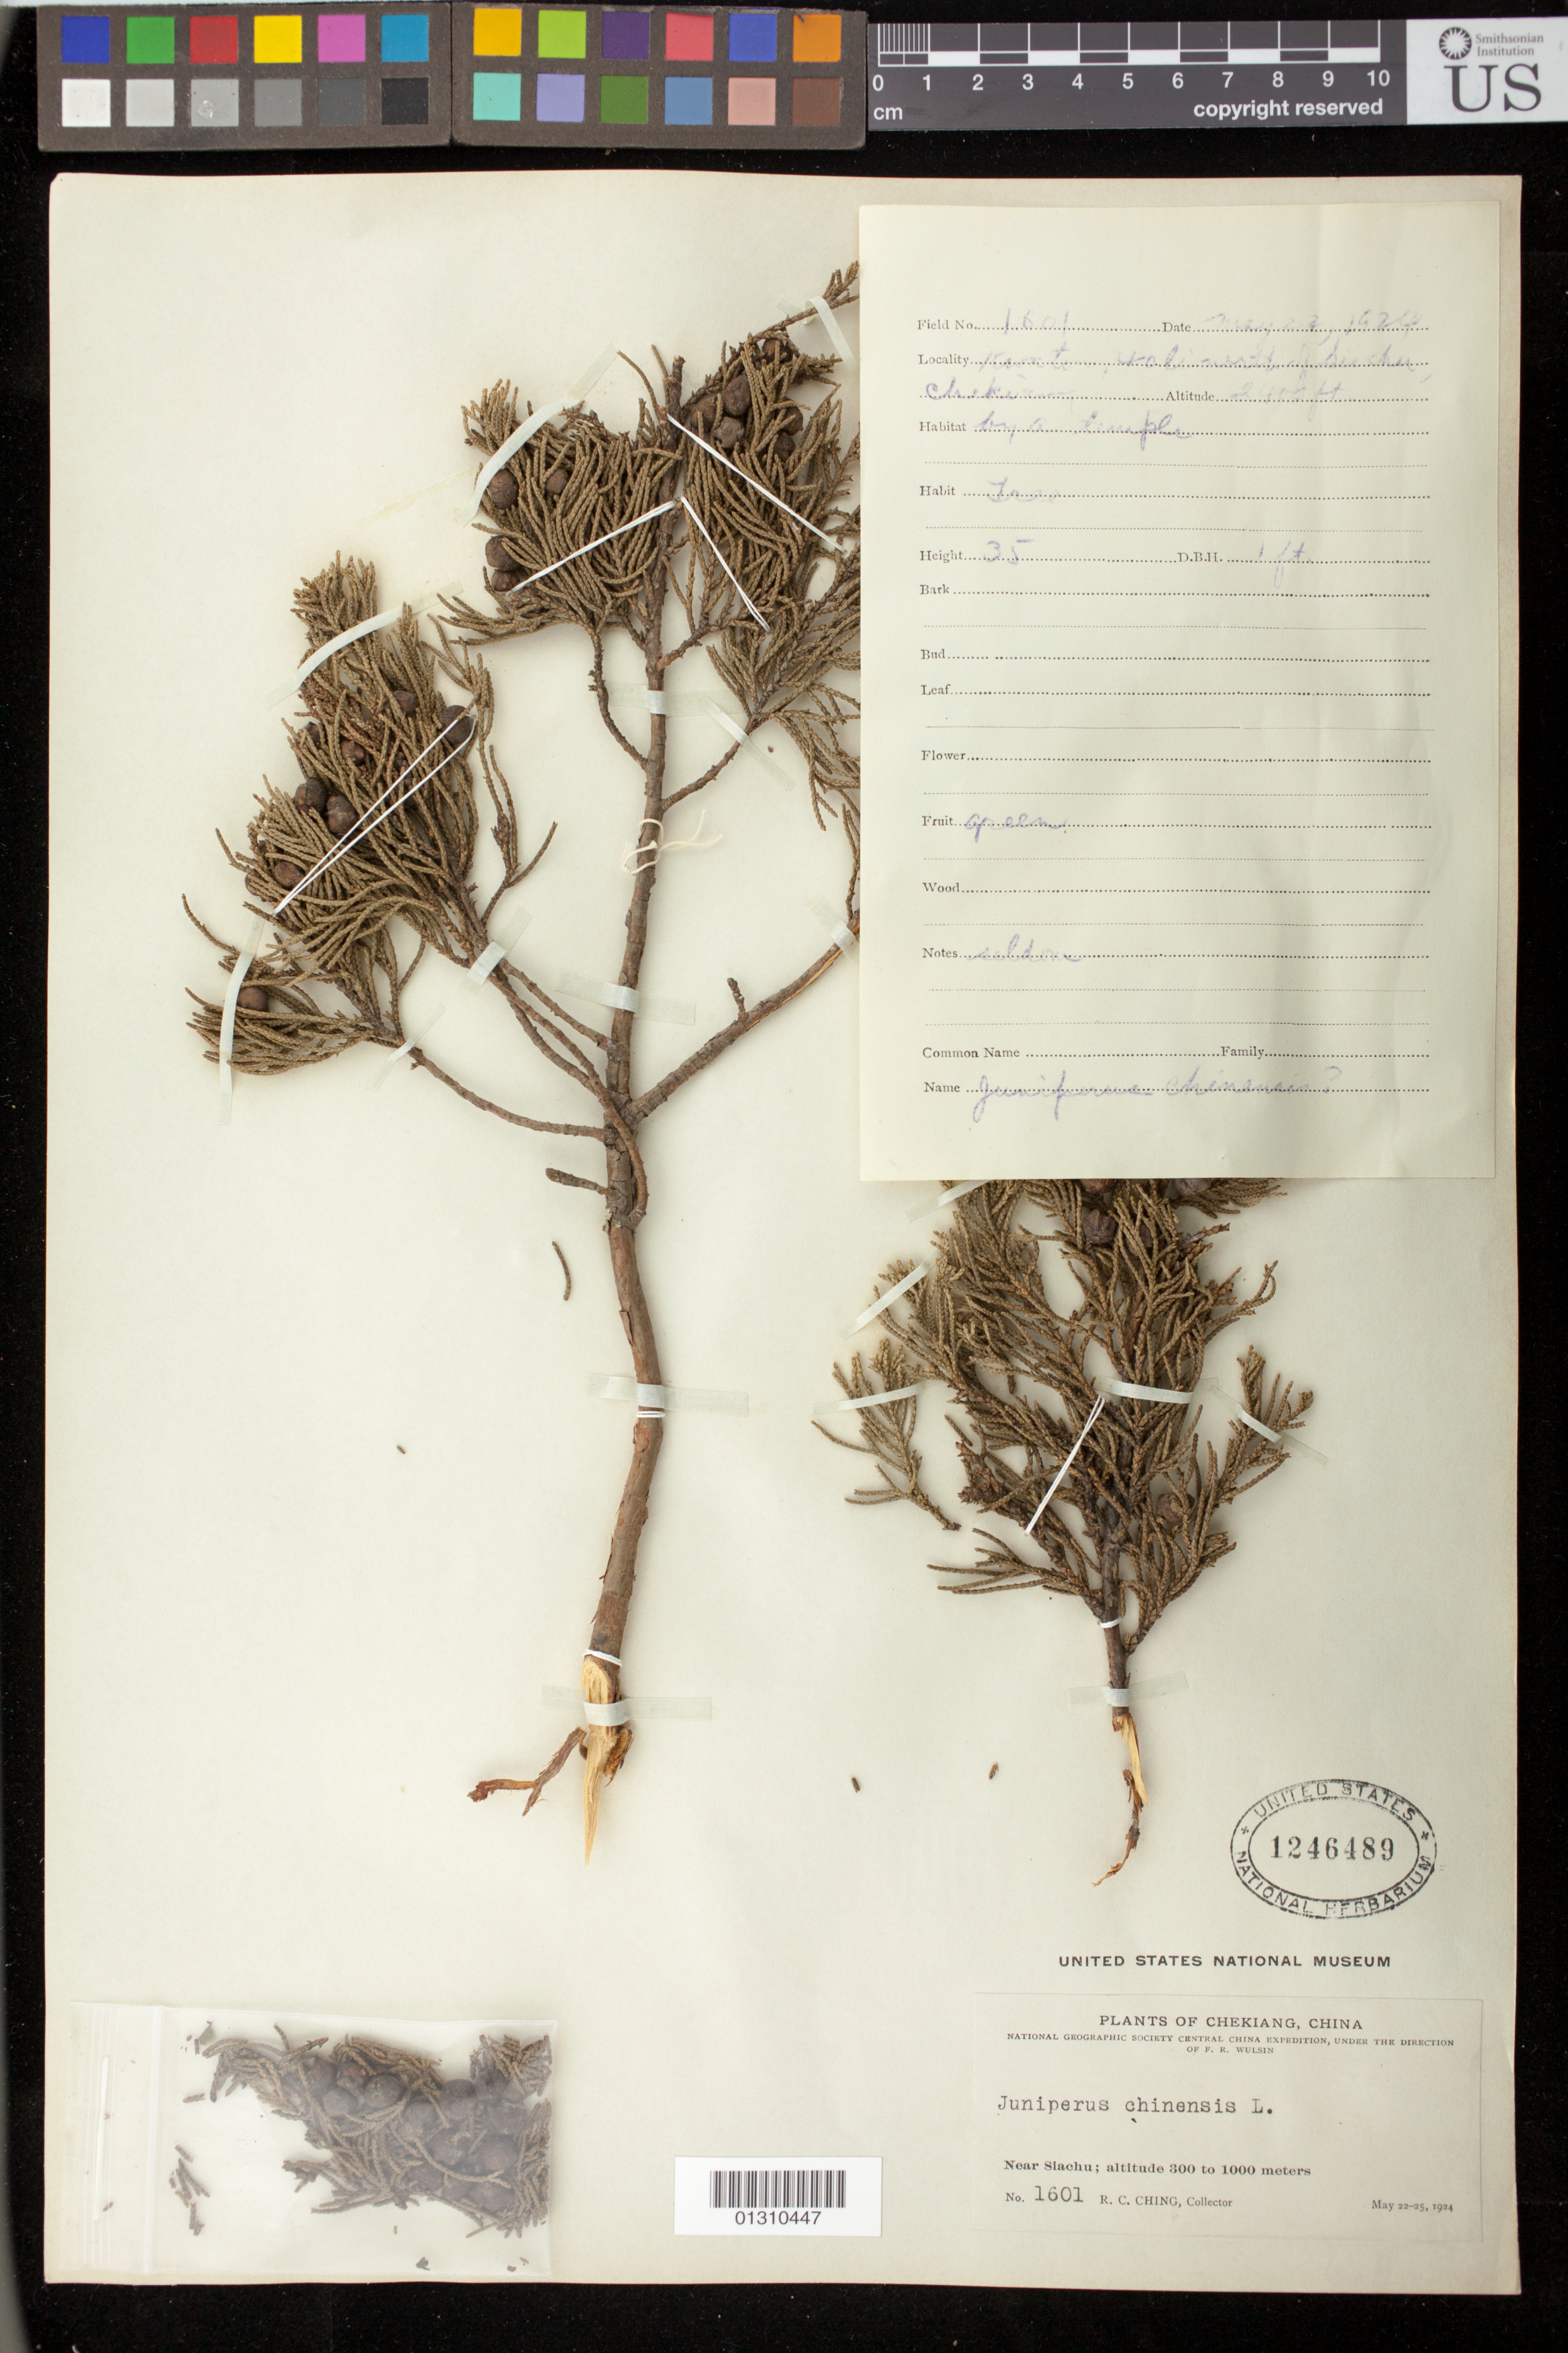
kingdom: Plantae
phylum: Tracheophyta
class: Pinopsida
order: Pinales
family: Cupressaceae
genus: Juniperus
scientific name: Juniperus chinensis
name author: L.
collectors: R. C. Ching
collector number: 1601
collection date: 1924-05-22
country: China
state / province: Zhejiang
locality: Chekiang; Near Siachu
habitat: By a temple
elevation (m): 732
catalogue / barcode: US 1246489